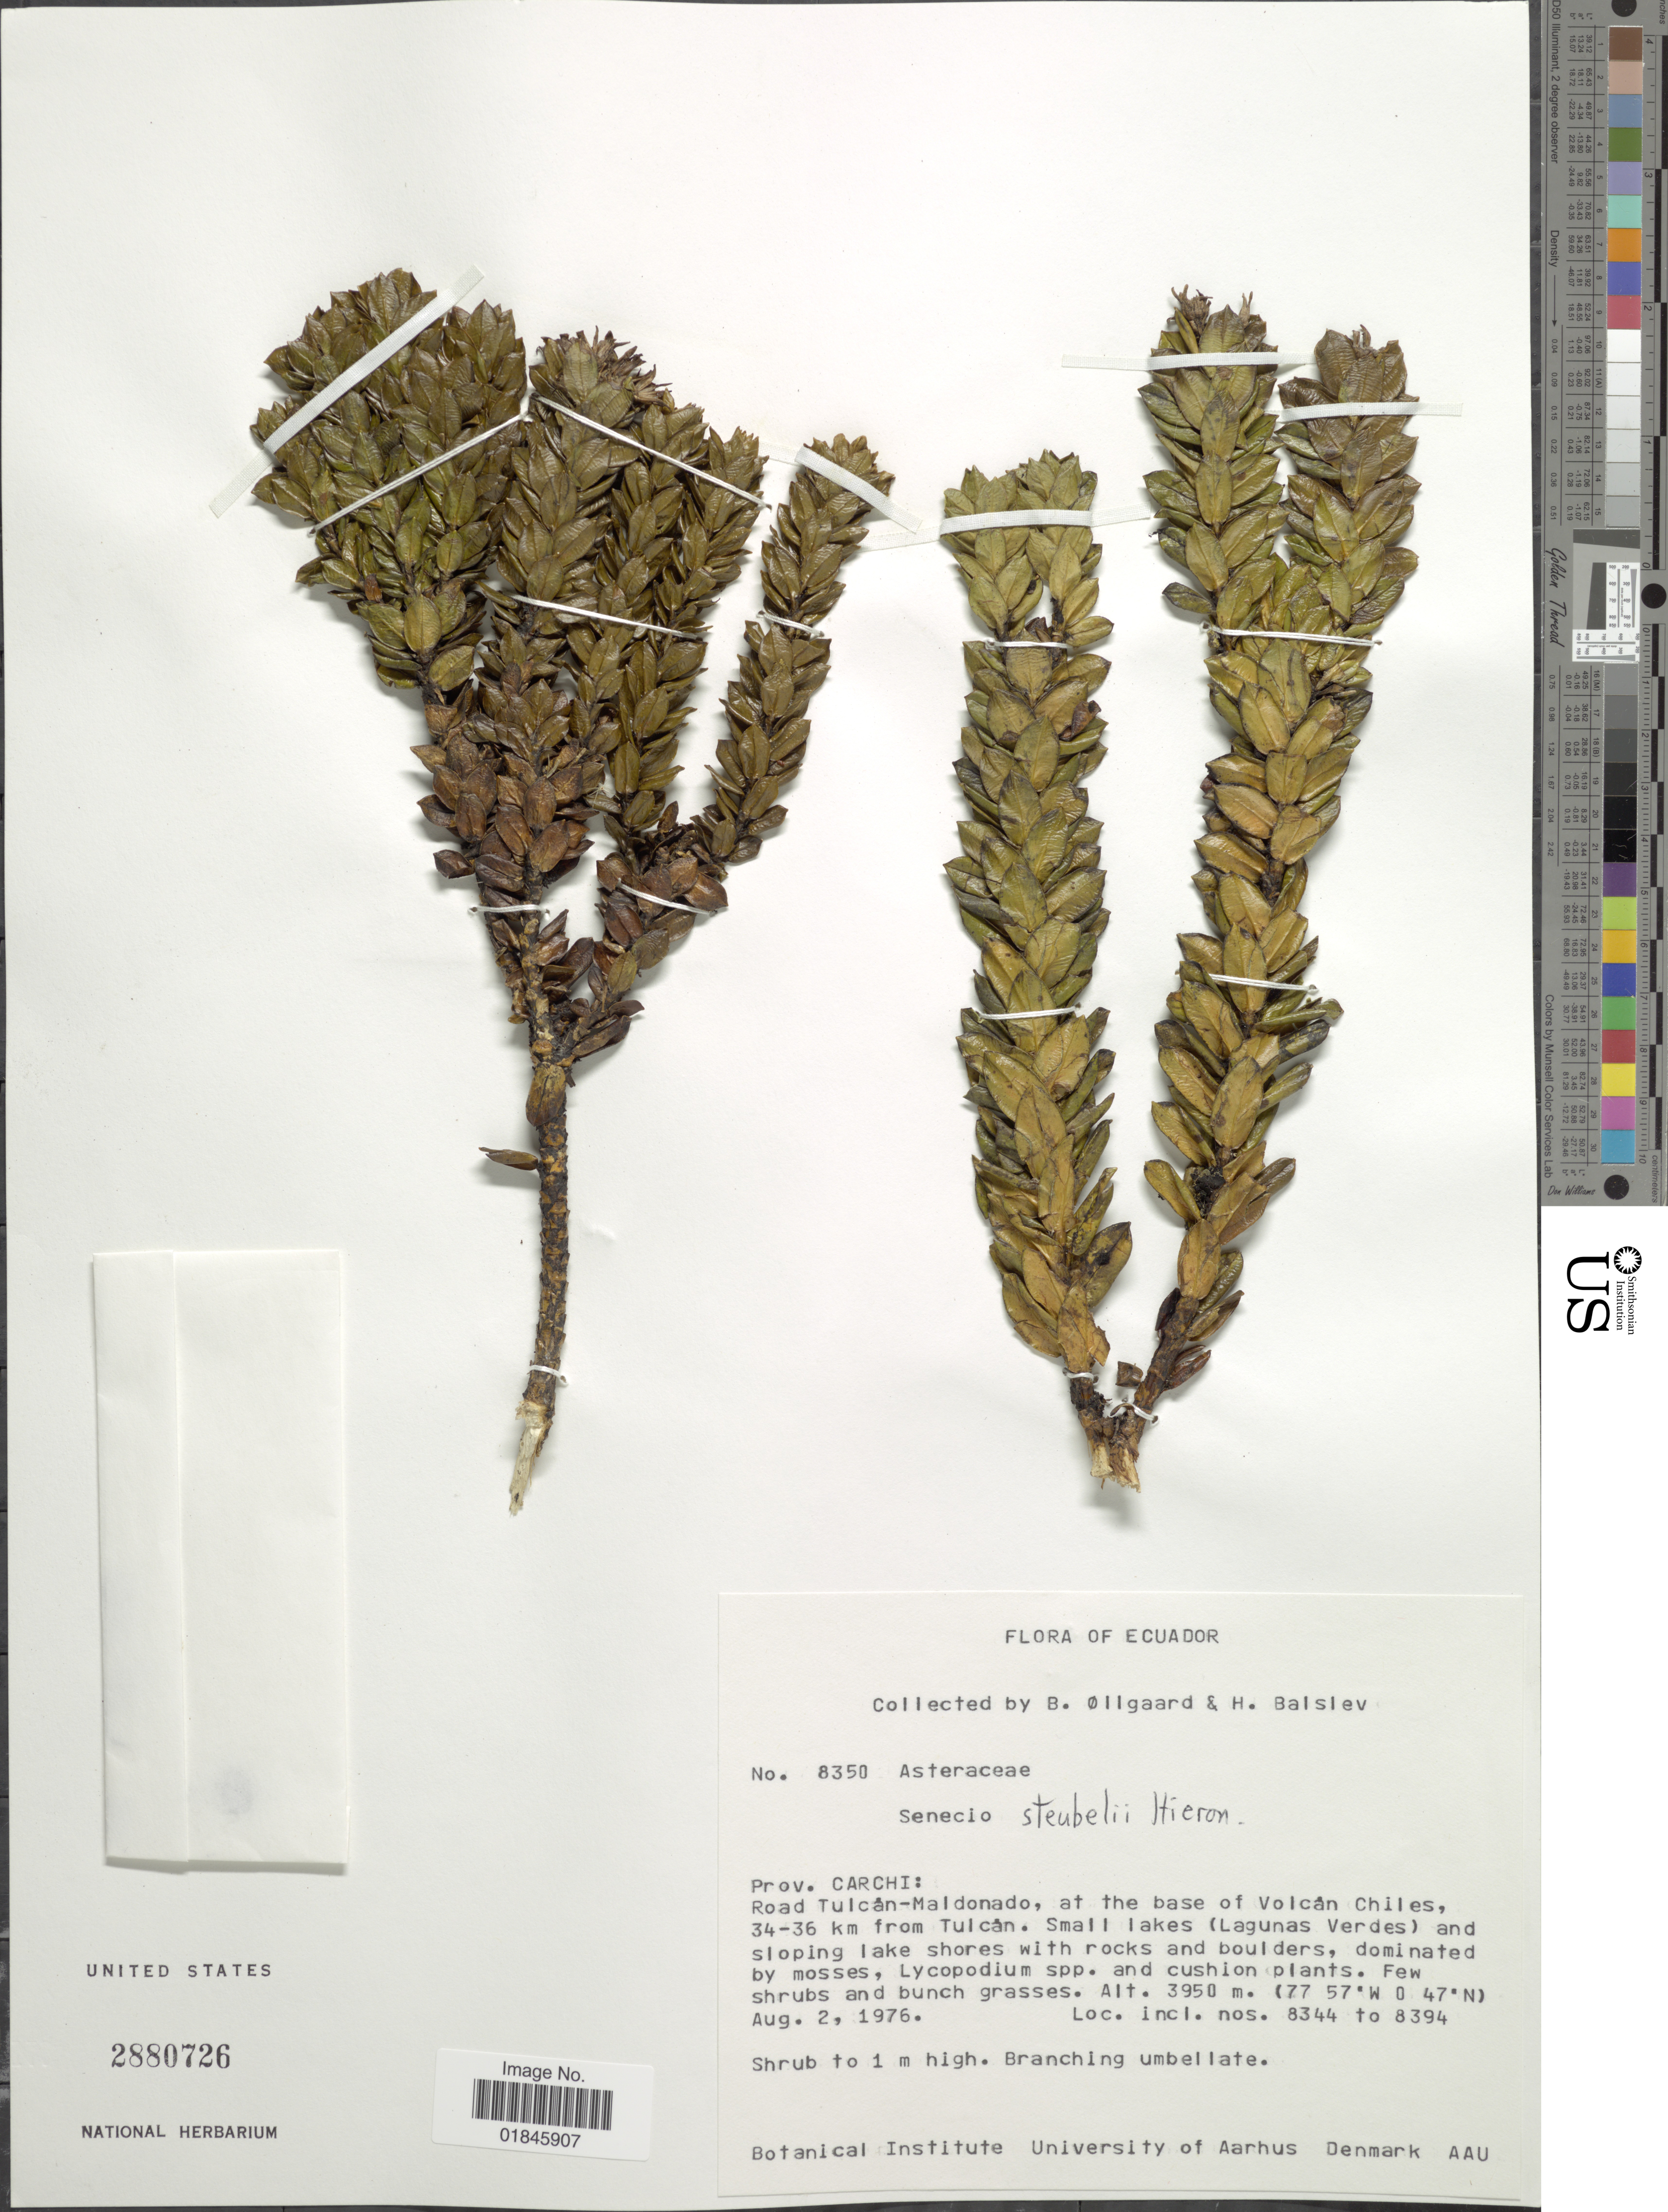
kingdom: Plantae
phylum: Tracheophyta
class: Magnoliopsida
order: Asterales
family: Asteraceae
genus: Pentacalia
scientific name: Pentacalia steubelii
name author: (Hieron.) Cuatrec.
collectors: B. Øllgaard & H. Balslev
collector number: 8350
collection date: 1976-08-02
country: Ecuador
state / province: Carchi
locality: Prov. Carchi: Road Tulcán-Maldonado, at the base of Volcán Chiles, 34-36 km from Tulcán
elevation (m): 3950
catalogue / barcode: US 2880726